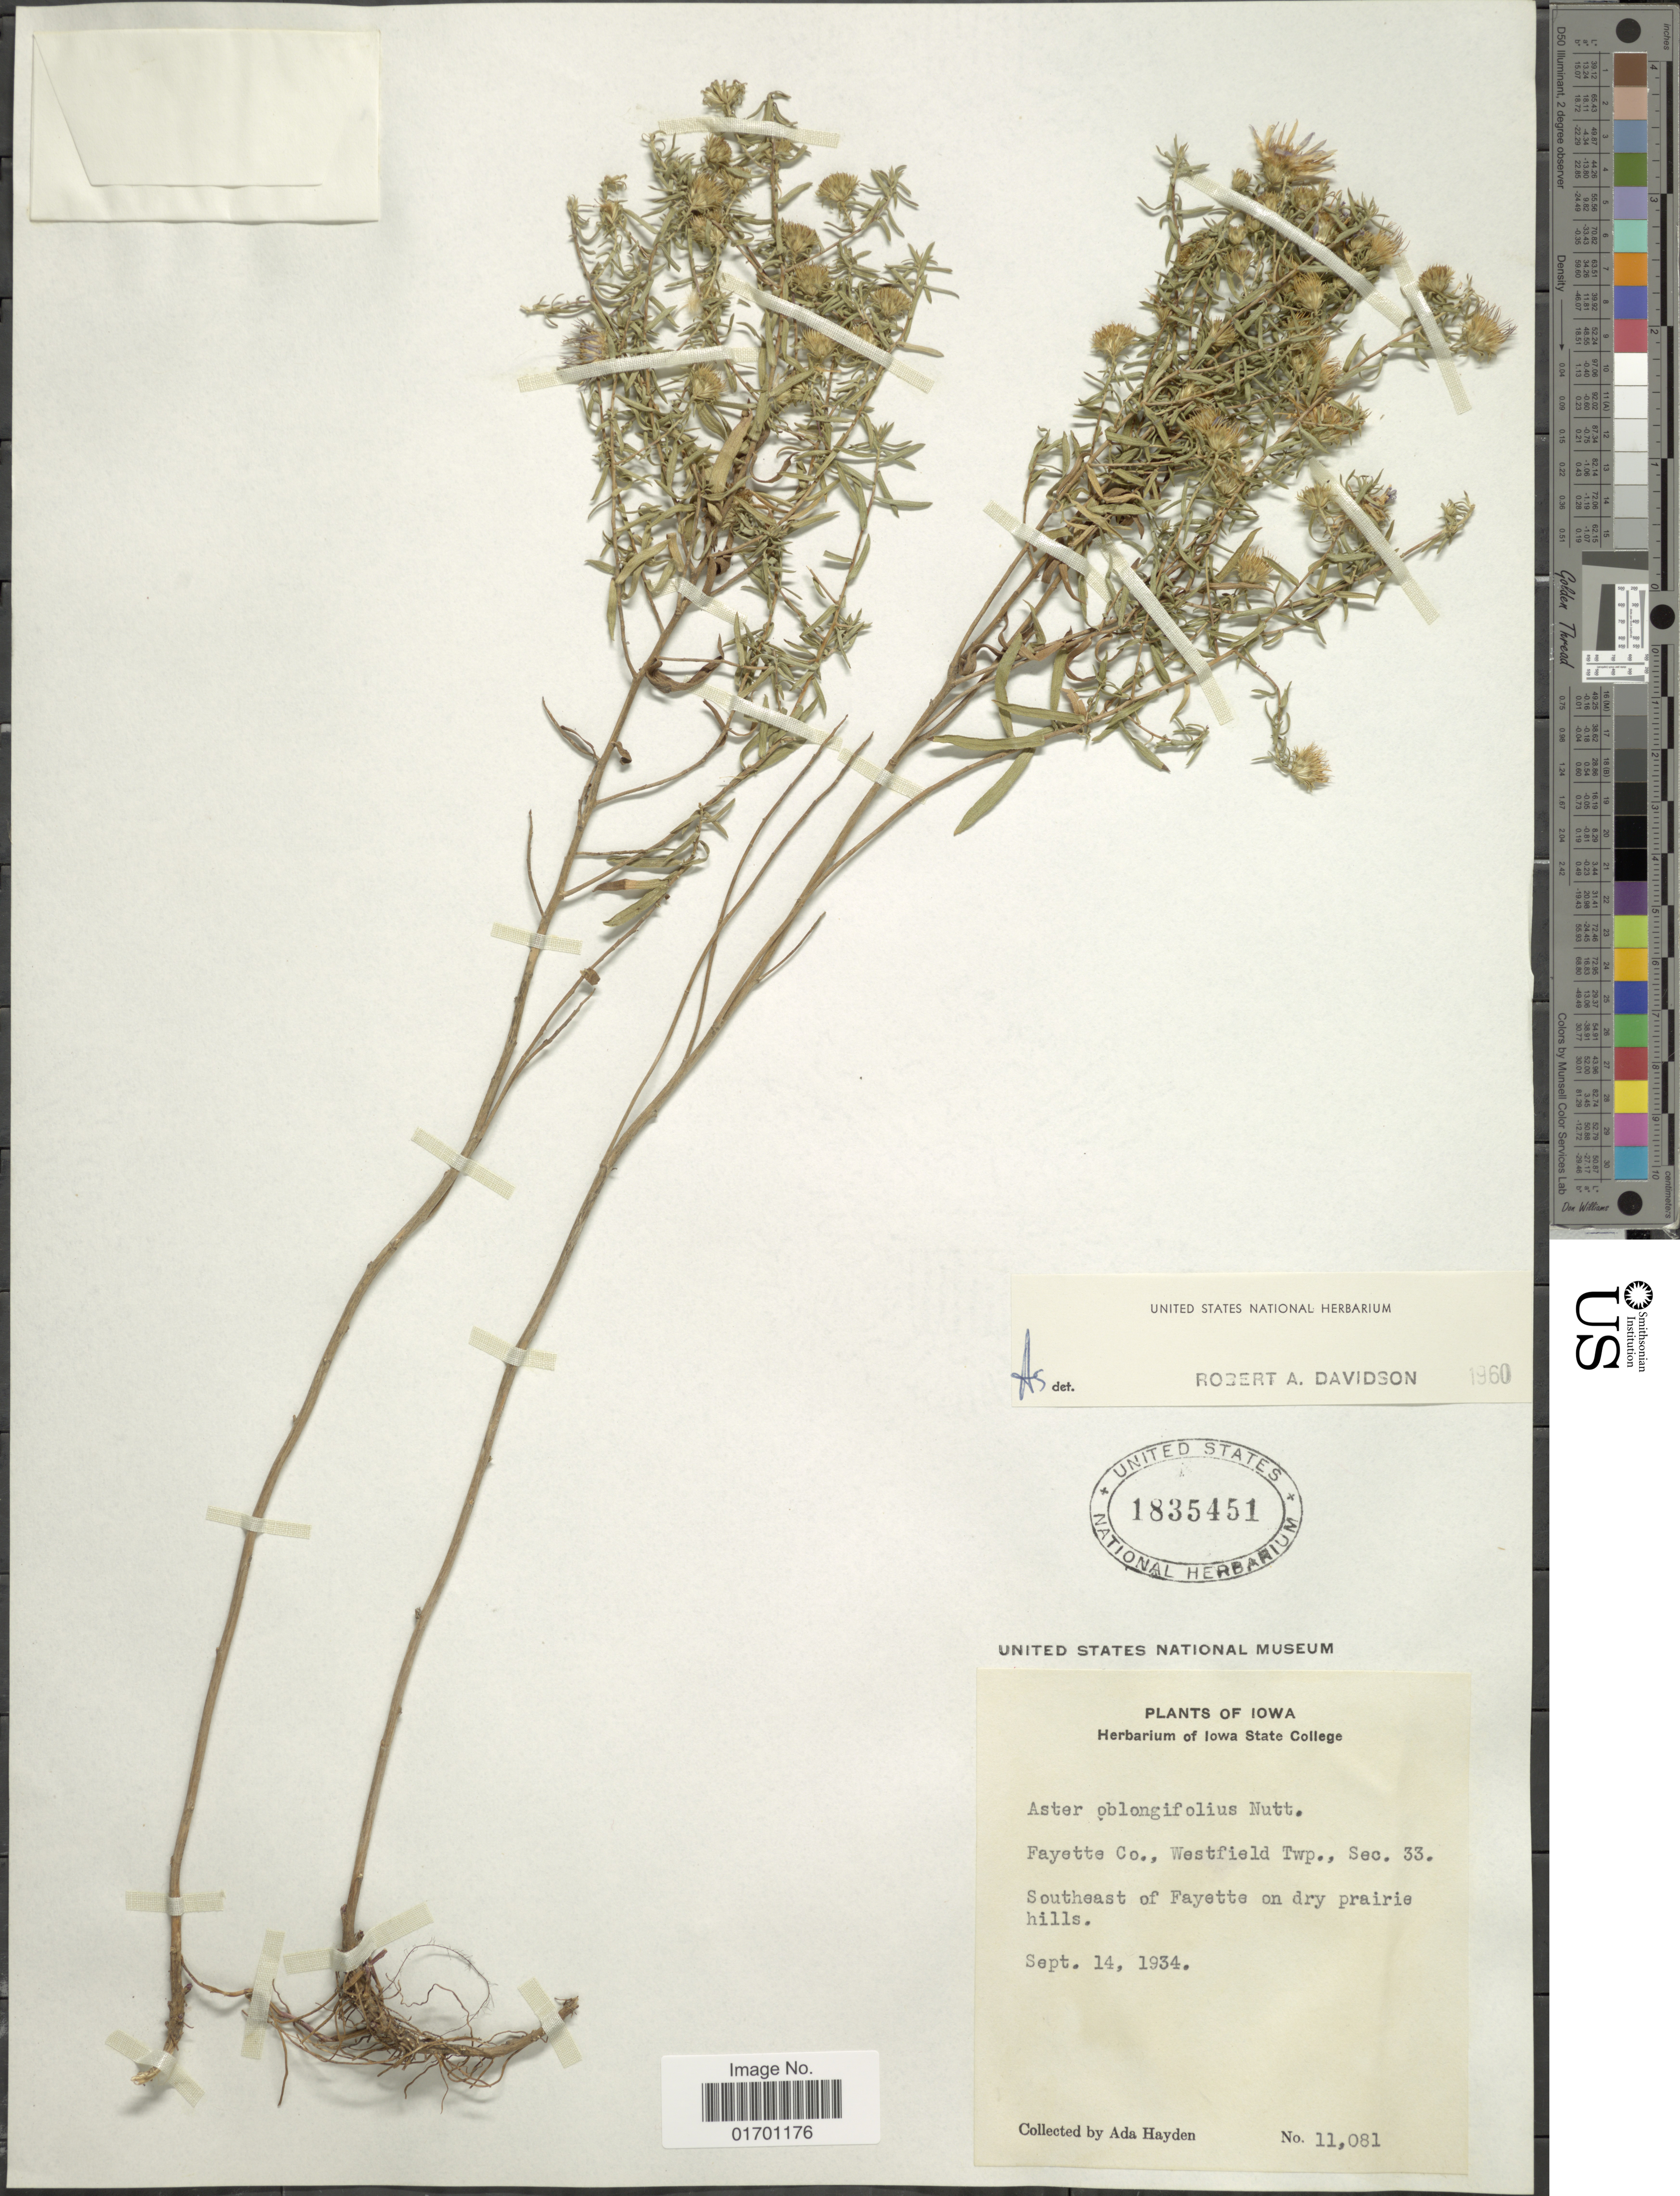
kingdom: Plantae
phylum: Tracheophyta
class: Magnoliopsida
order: Asterales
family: Asteraceae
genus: Symphyotrichum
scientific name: Symphyotrichum oblongifolium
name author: (Nutt.) G.L. Nesom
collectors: Ada Hayden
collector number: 11081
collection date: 1934-09-14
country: United States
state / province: Iowa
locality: Southeast of Fayette on dry prairie hills.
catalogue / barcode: US 1835451